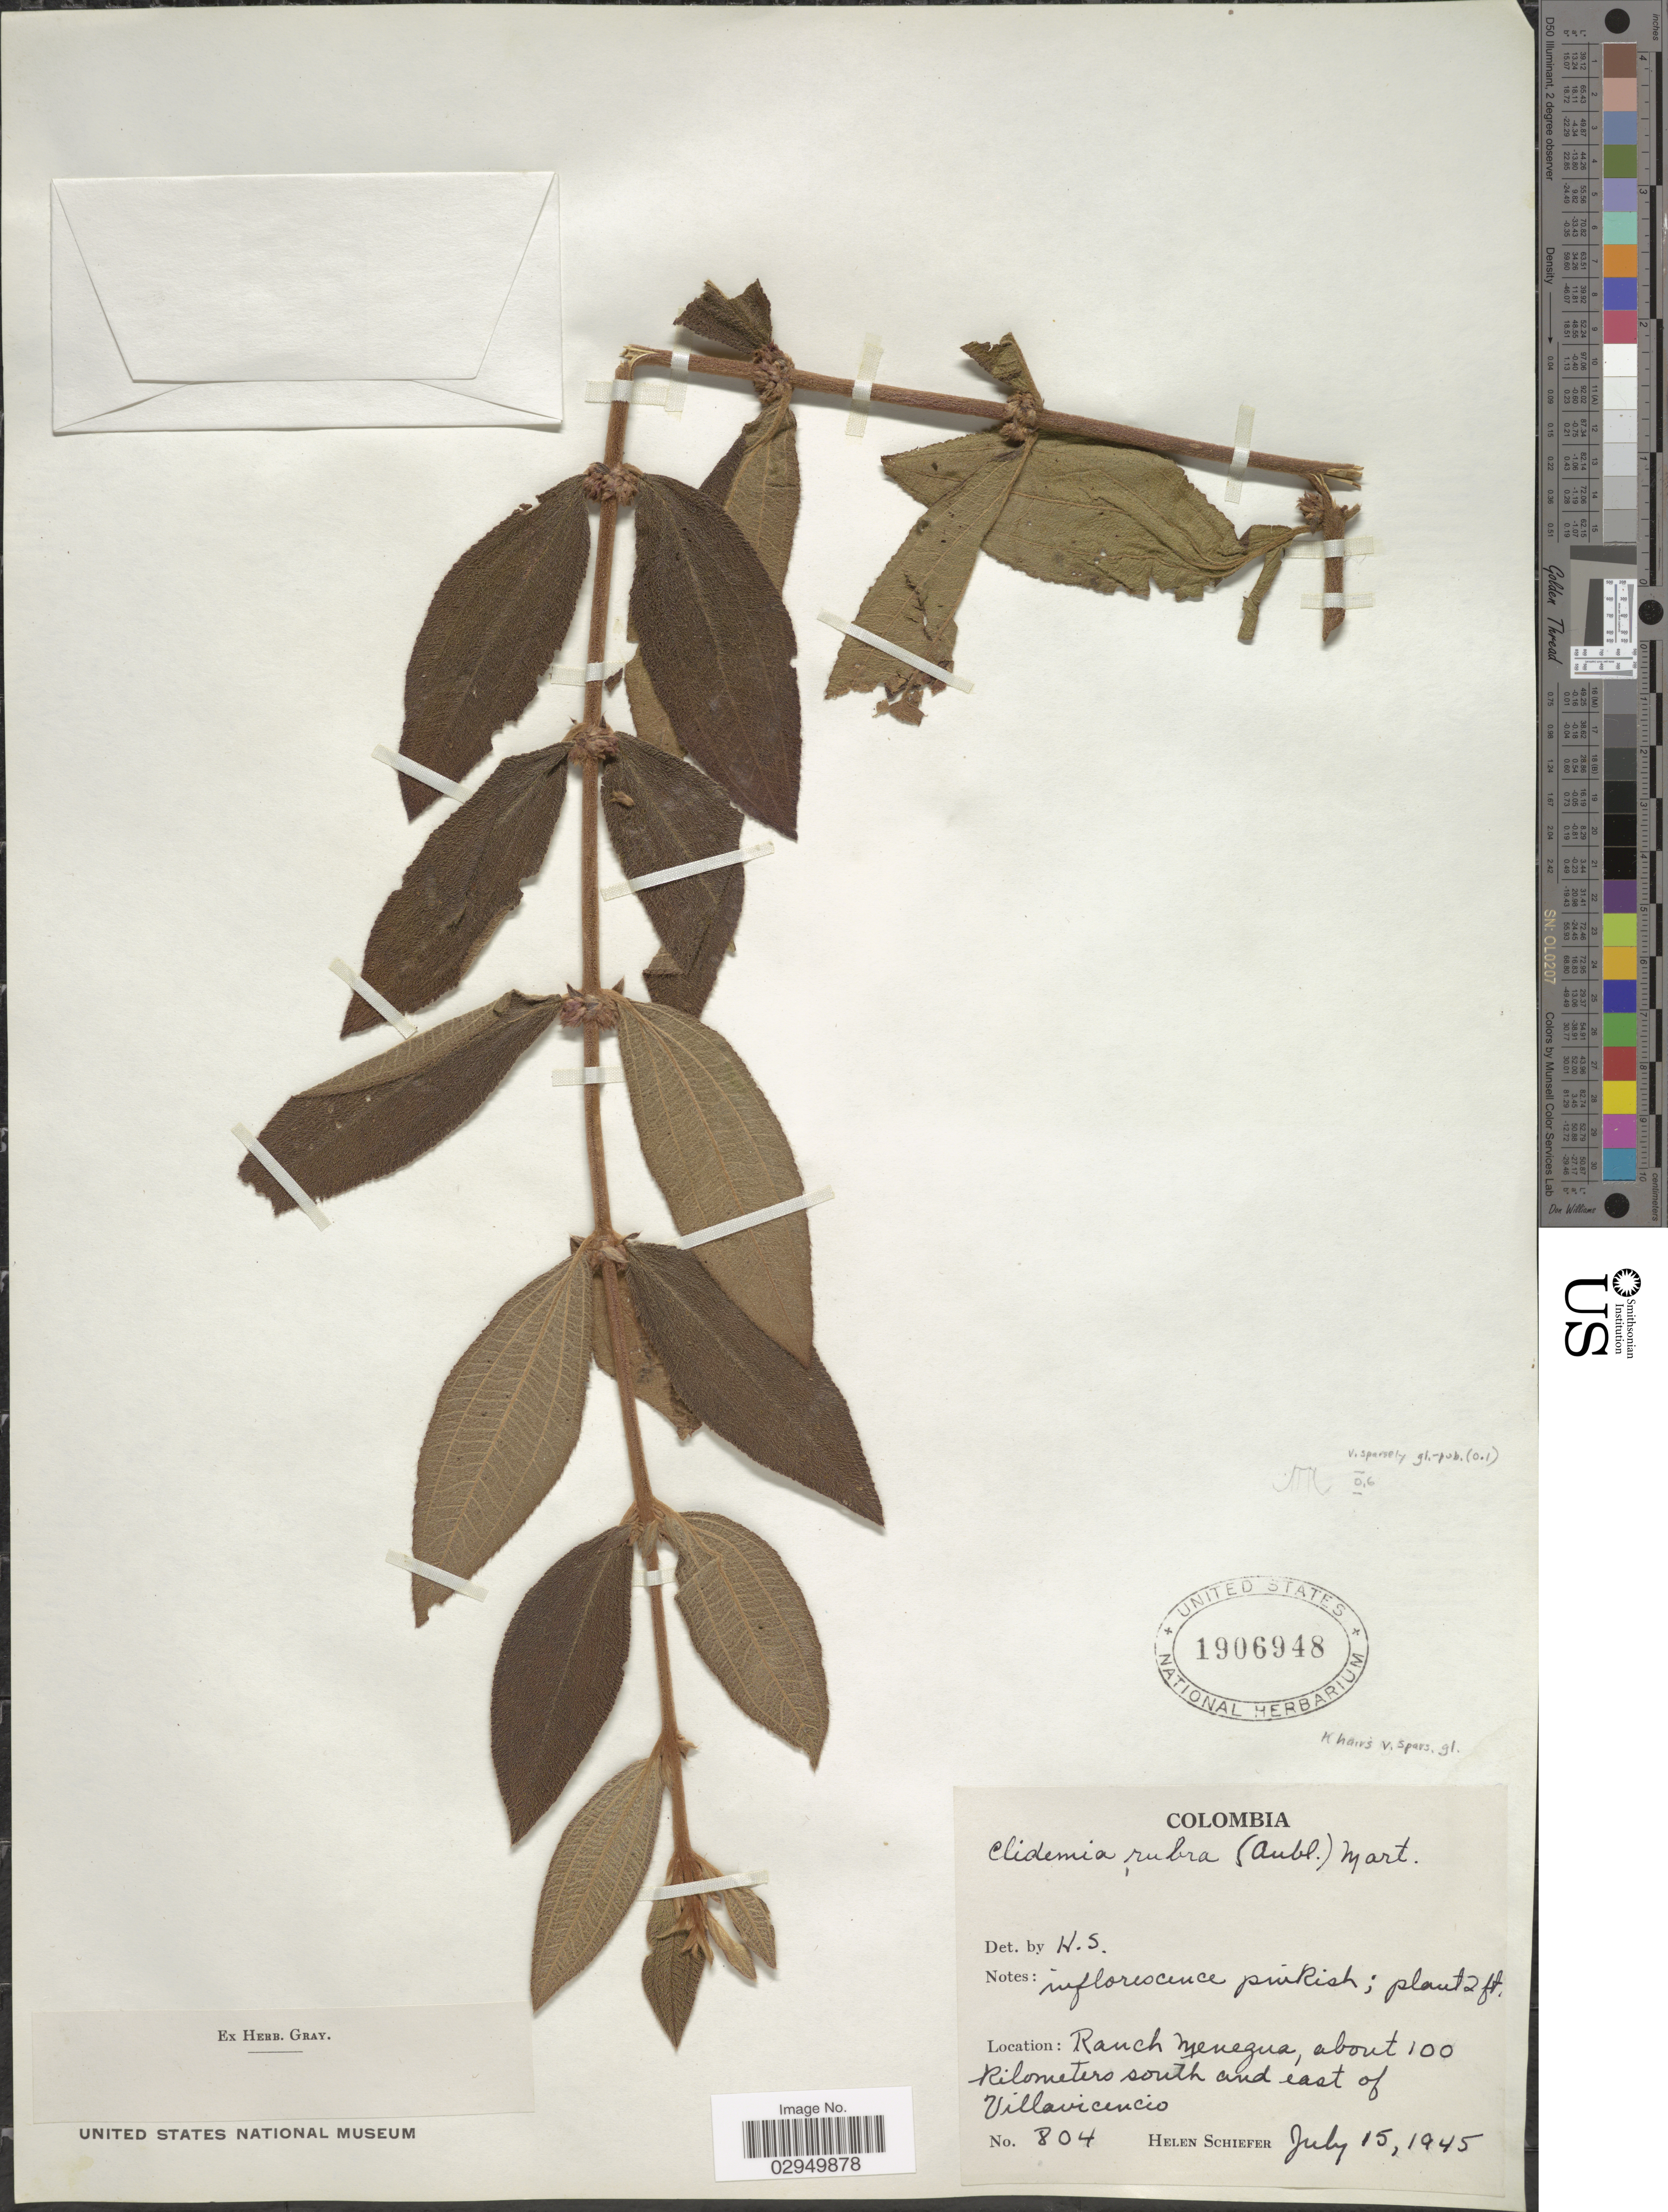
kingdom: Plantae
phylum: Tracheophyta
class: Magnoliopsida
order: Myrtales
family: Melastomataceae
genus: Clidemia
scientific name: Clidemia sericea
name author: D. Don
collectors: H. Schiefer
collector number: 804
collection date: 1945-07-15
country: Colombia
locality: Ranch Menegua, about 100 kilometers south and east of Villavicencio.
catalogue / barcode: US 1906948